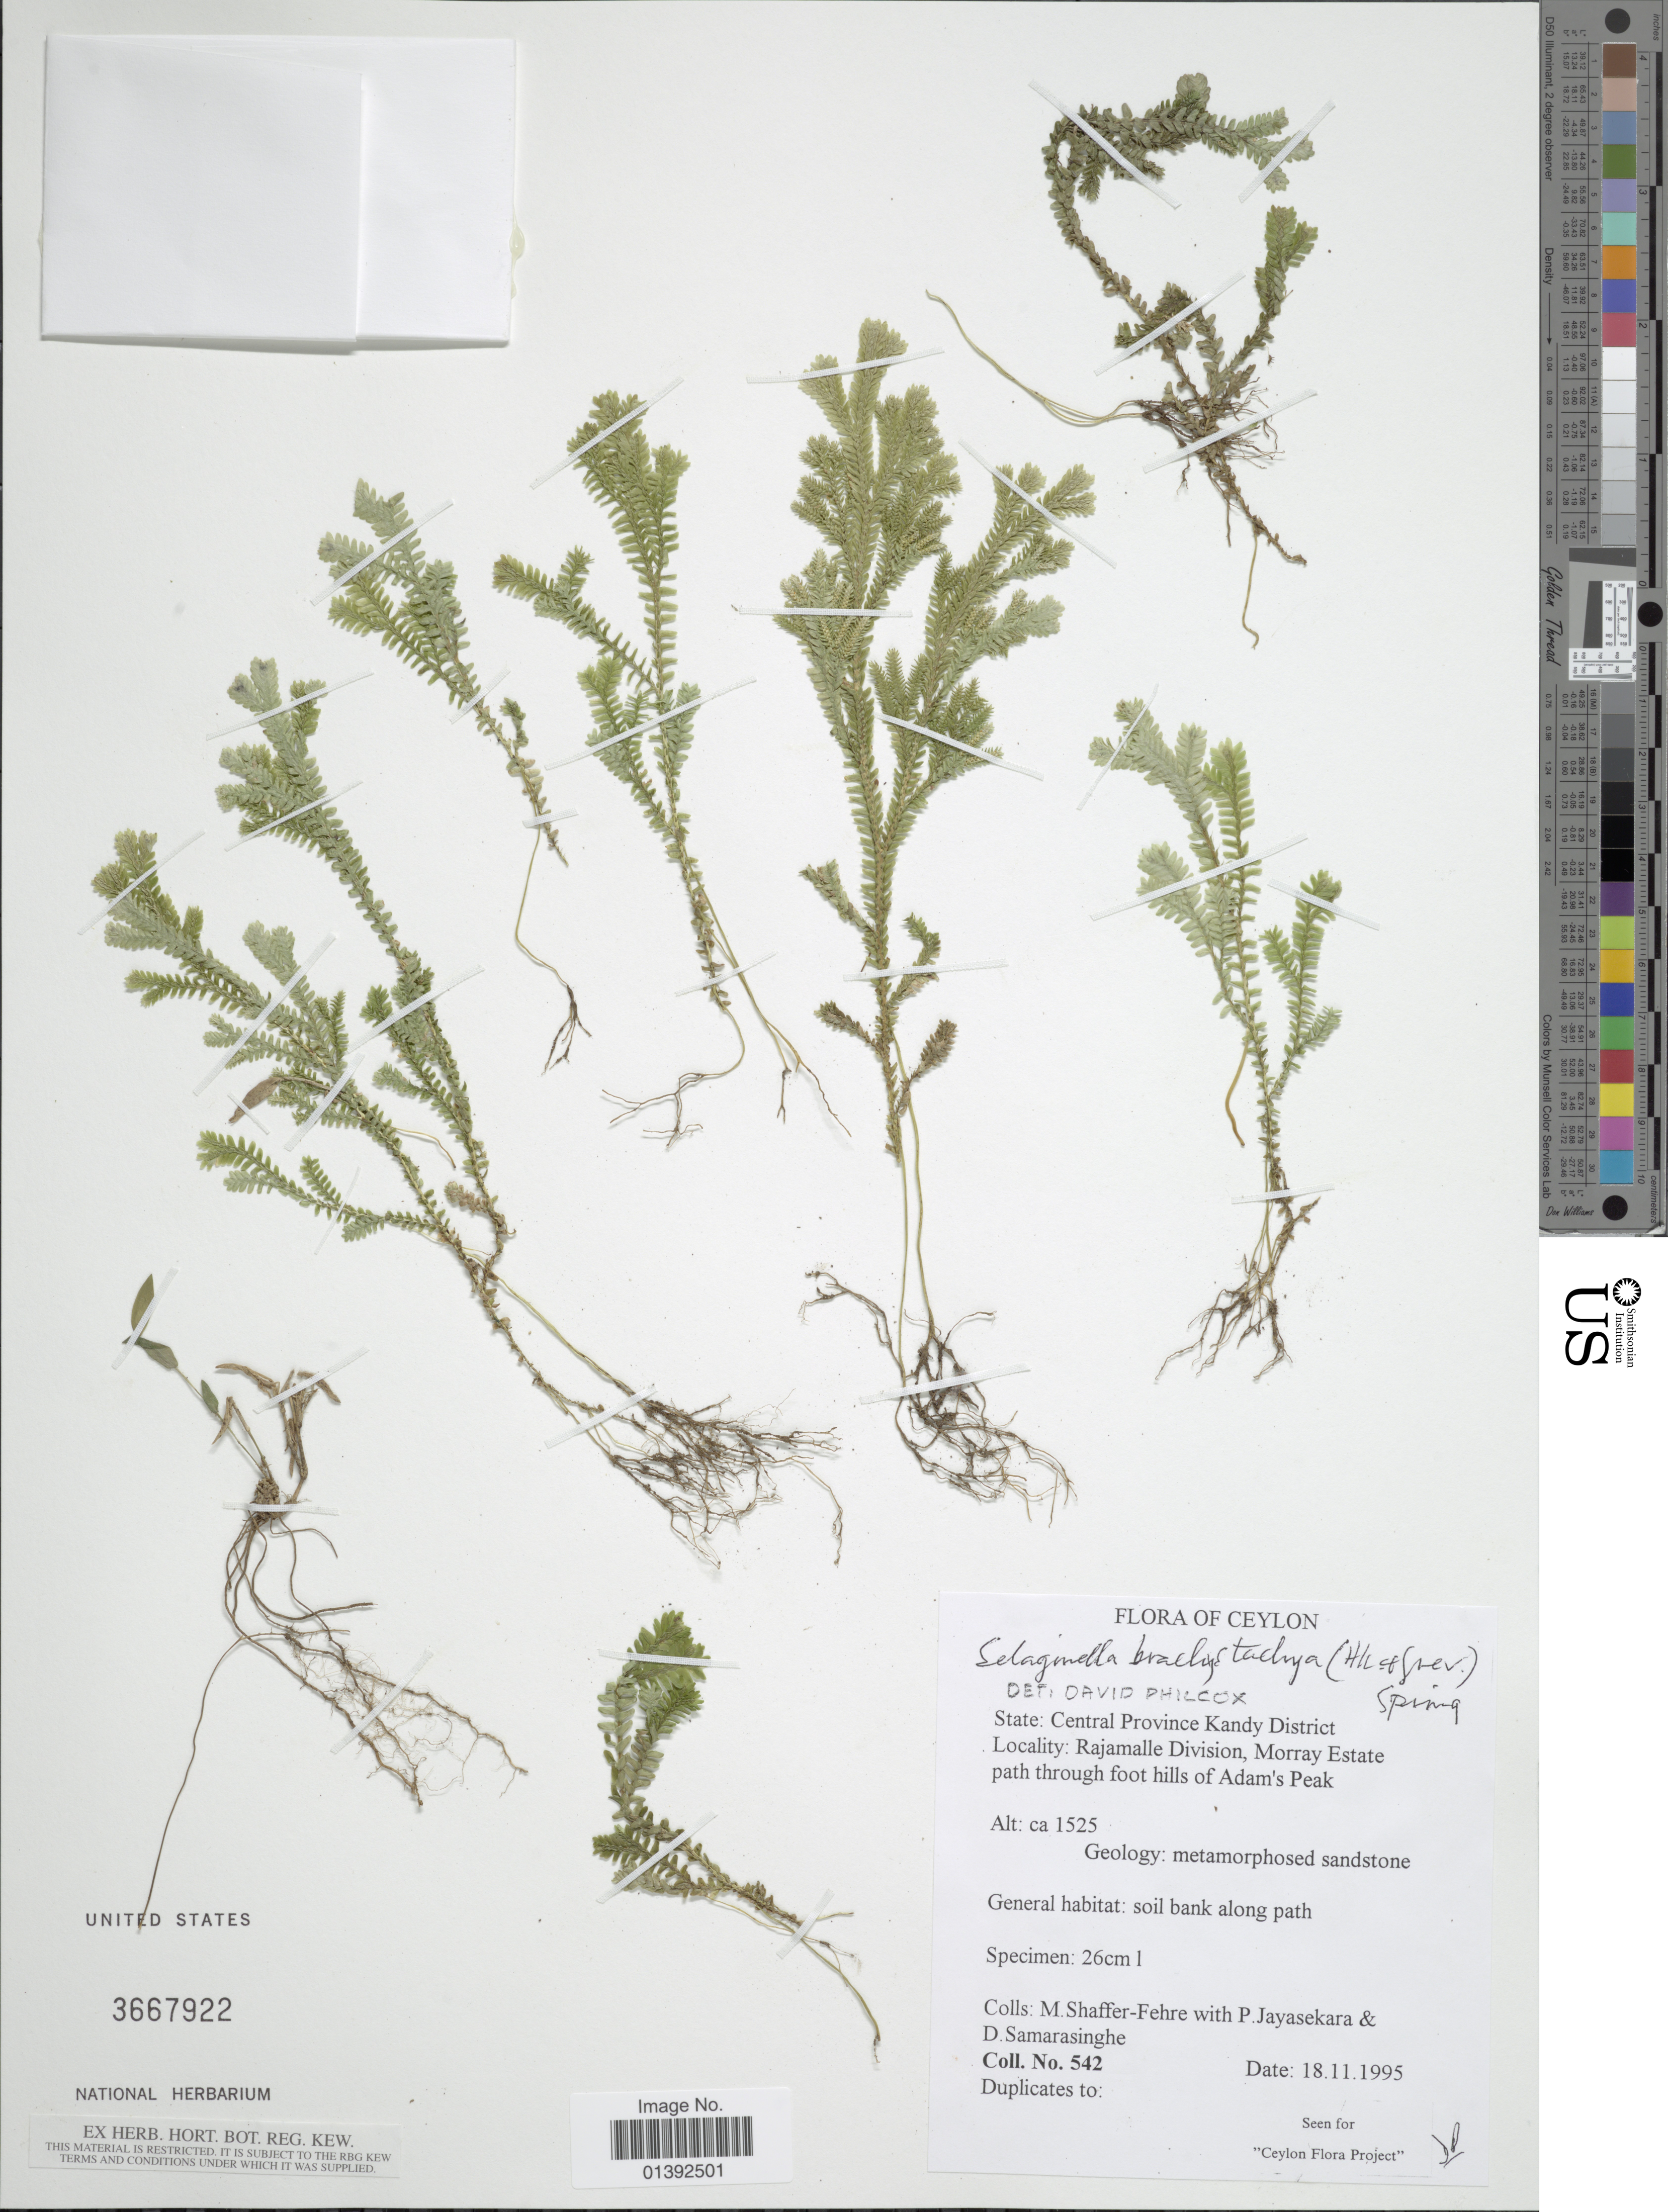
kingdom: Plantae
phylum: Tracheophyta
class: Lycopodiopsida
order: Selaginellales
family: Selaginellaceae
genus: Selaginella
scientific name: Selaginella brachystachya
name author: (Hook. & Grev.) Spring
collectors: M. Shaffer-Fehre, P. Jayasinghe & D. Samarasinghe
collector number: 542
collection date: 1995-11-18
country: Sri Lanka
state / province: Central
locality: Ceylon, Kandy District, Rajamalle Division, Morray Estate path through foot hills of Adam's Peak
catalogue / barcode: US 3667922